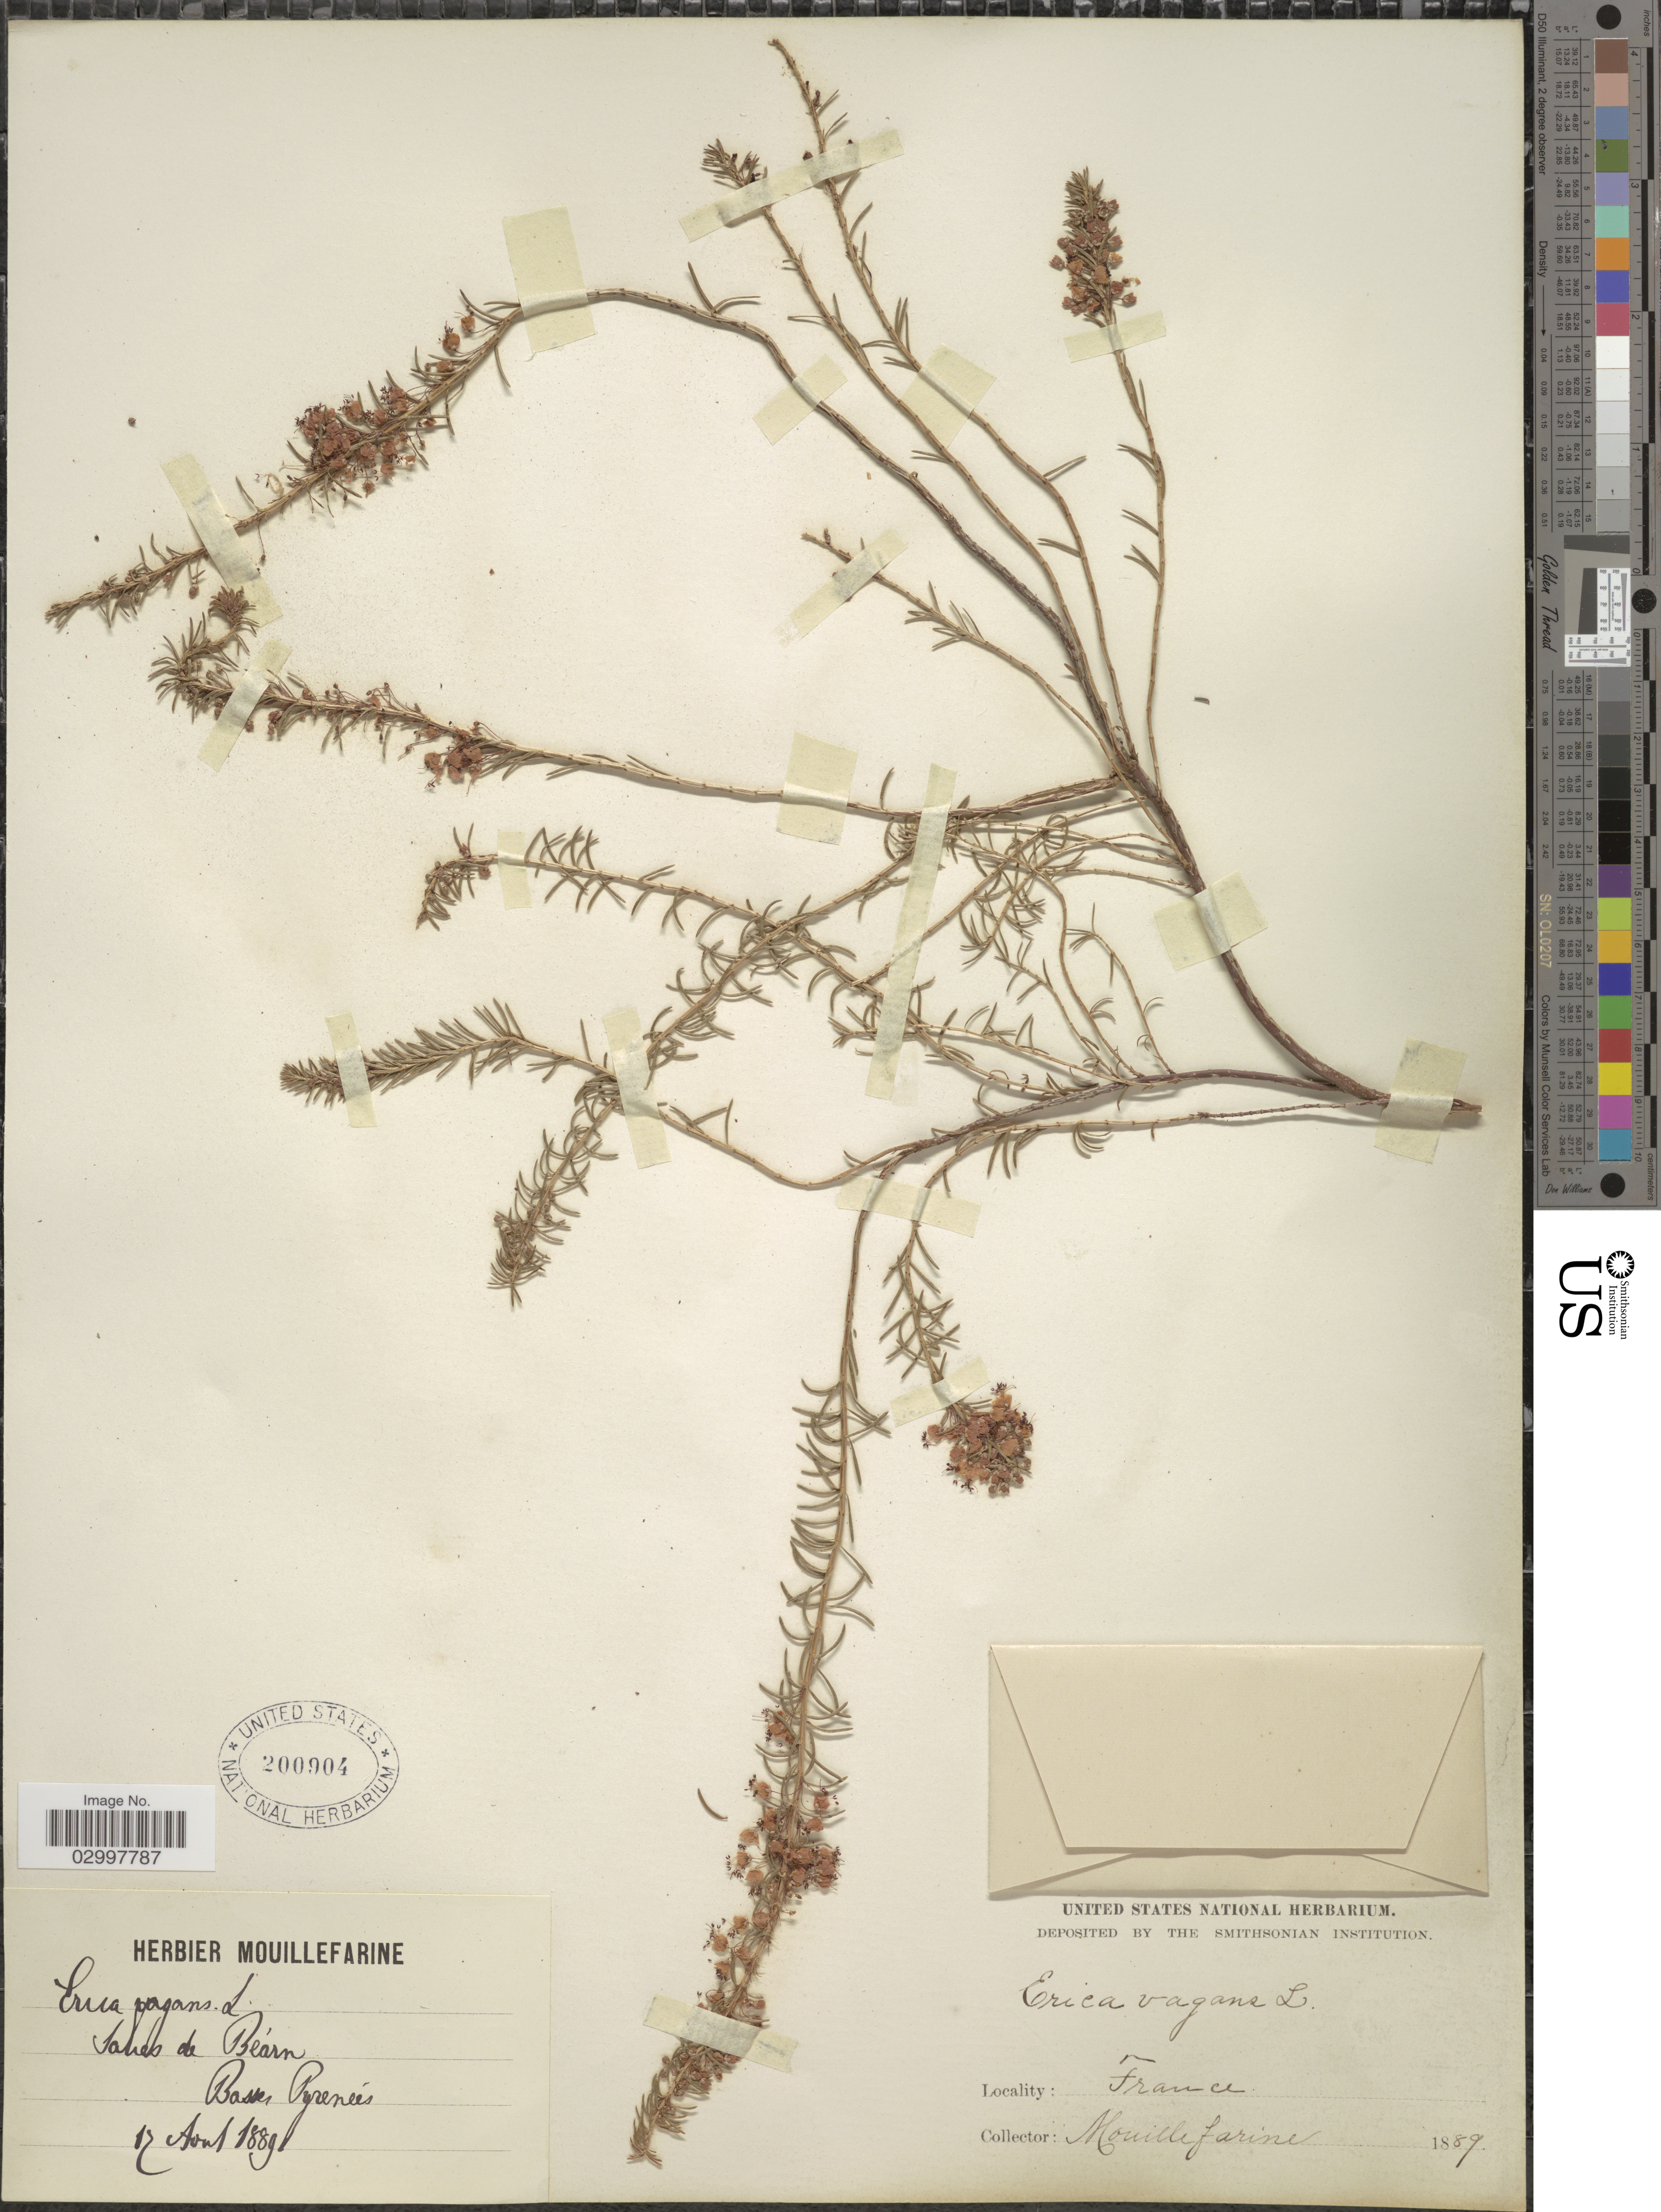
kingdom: Plantae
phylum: Tracheophyta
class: Magnoliopsida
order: Ericales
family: Ericaceae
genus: Erica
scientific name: Erica vagans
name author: L.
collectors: A. Mouillefarine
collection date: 1889-08-17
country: France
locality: Salies de Béarn. Basser Pyrenées.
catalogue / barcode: US 200904